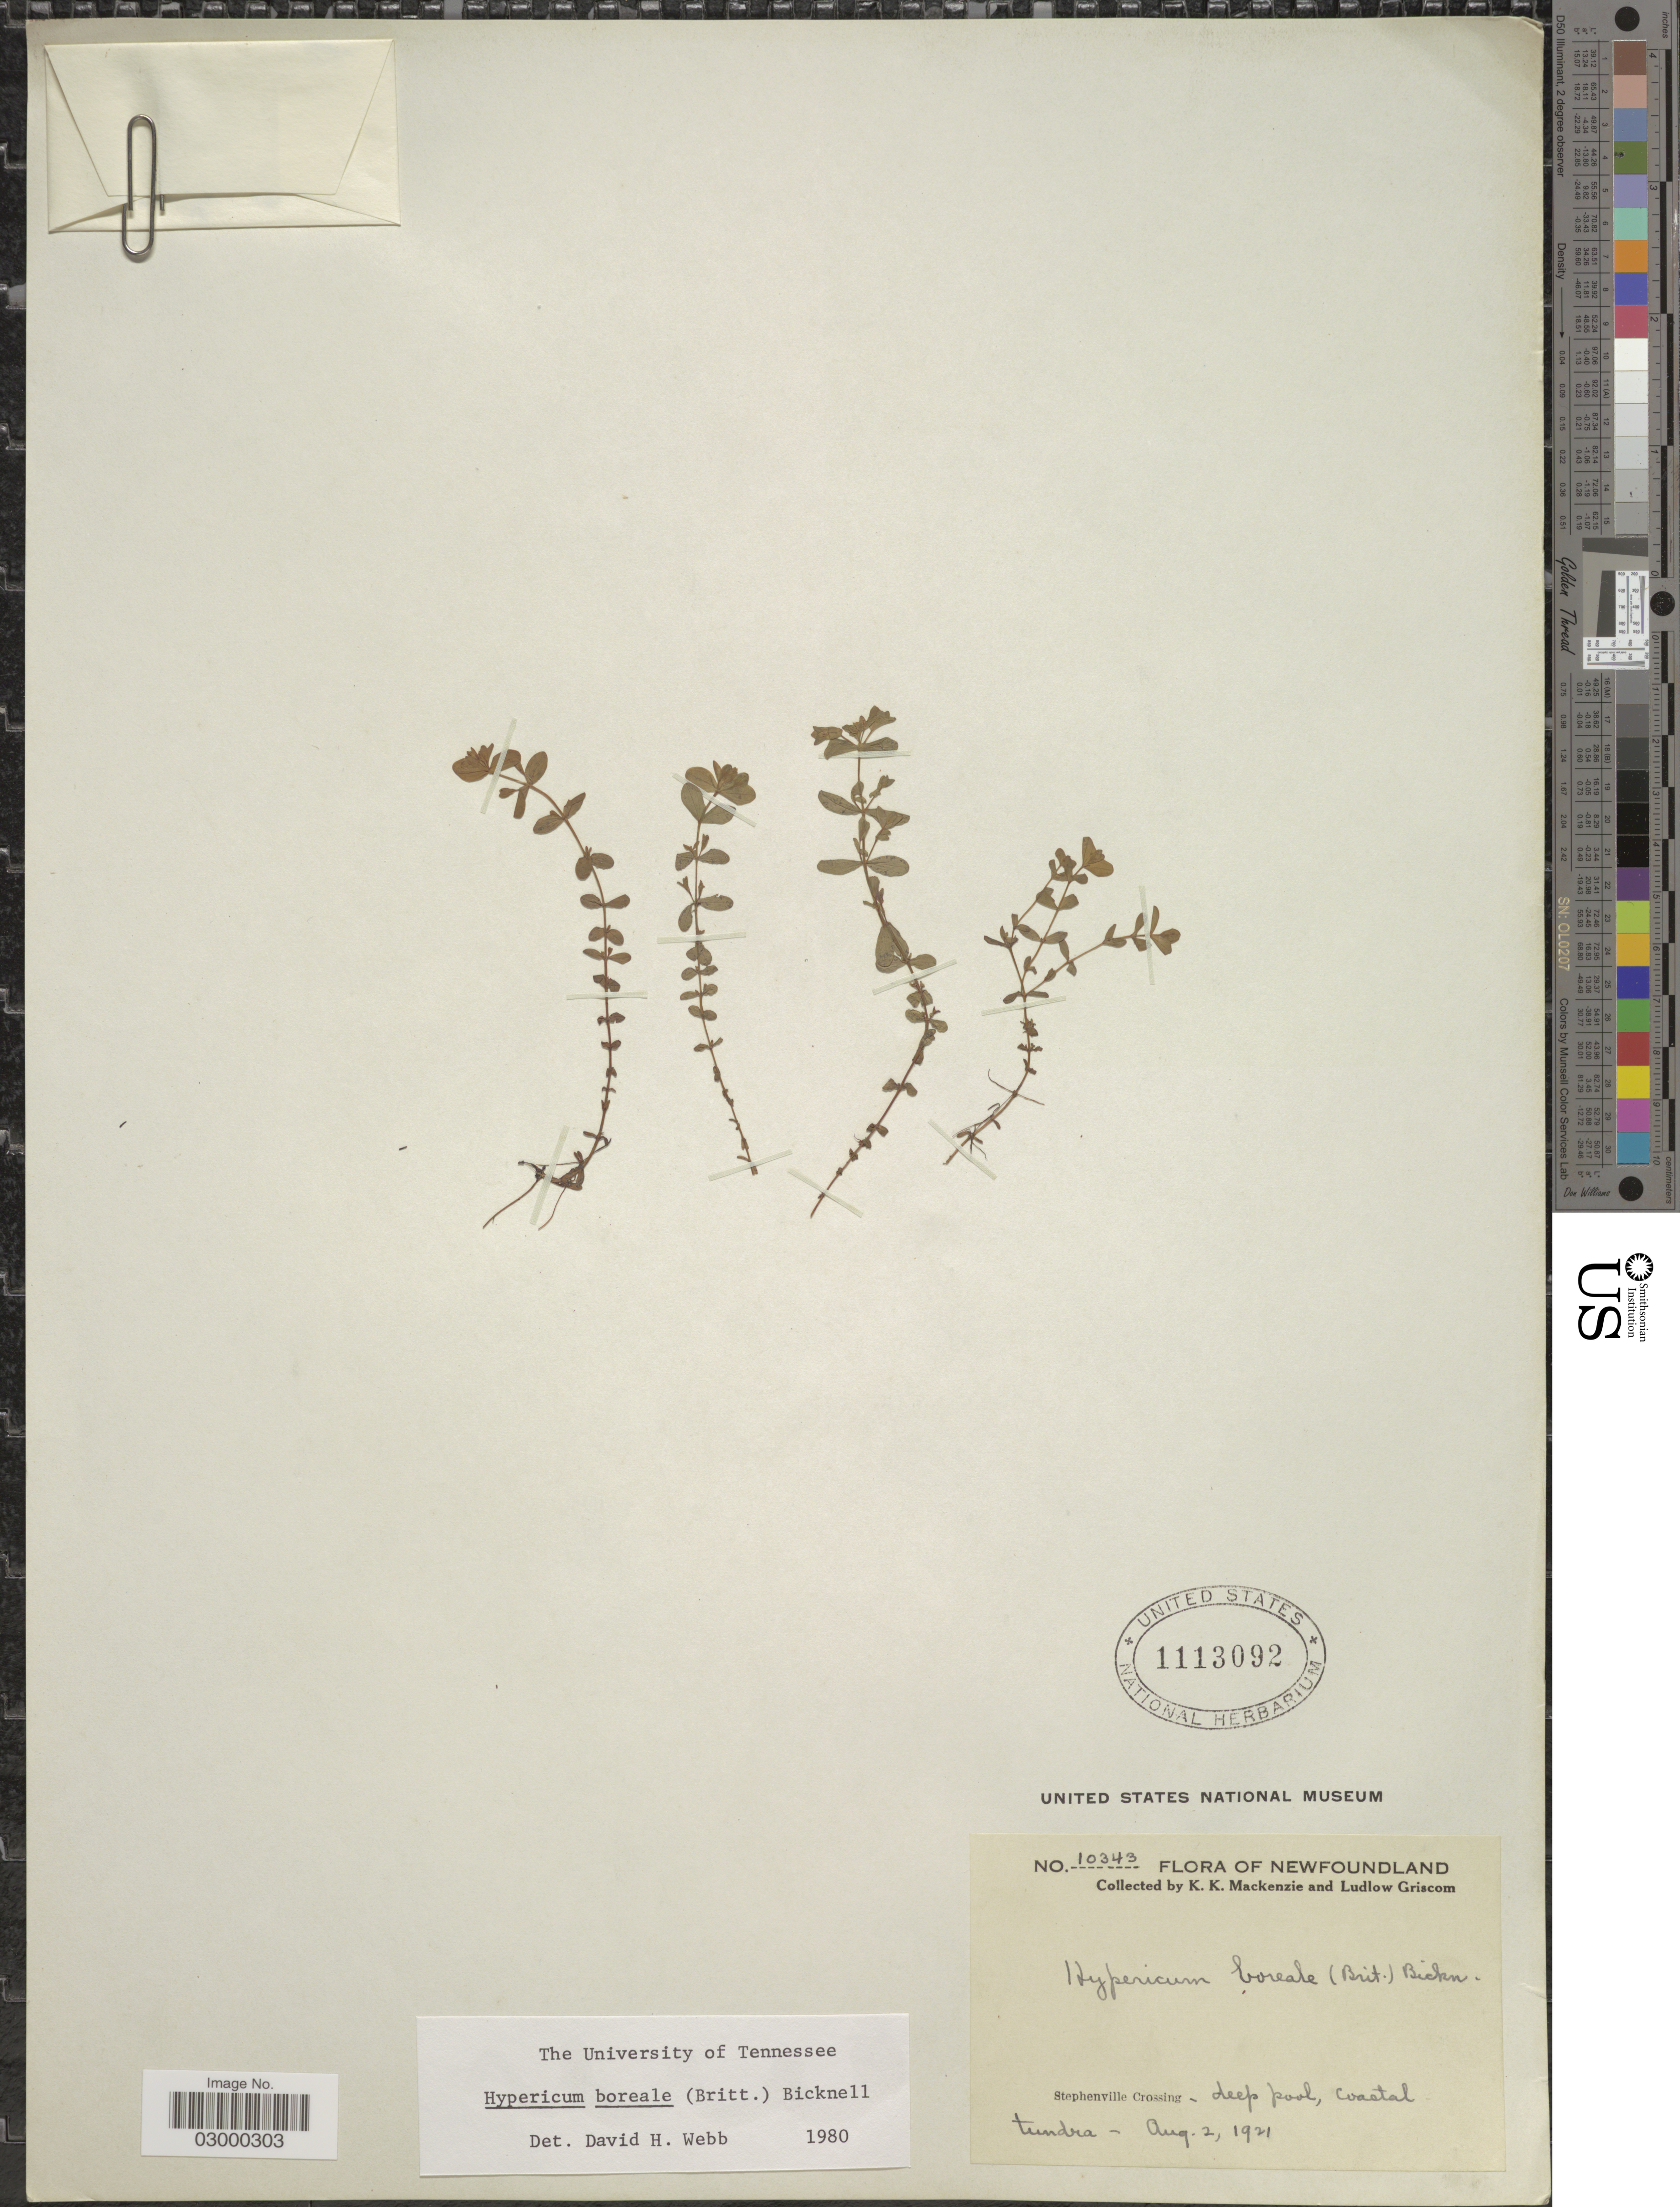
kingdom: Plantae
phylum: Tracheophyta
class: Magnoliopsida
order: Malpighiales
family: Hypericaceae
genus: Hypericum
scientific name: Hypericum boreale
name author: (Britton) E.P. Bicknell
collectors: K. K. Mackenzie & L. Griscom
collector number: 10343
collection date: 1921-08-02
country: Canada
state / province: Newfoundland and Labrador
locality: Stephenville Crossing - deep pool, coastal.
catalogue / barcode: US 1113092